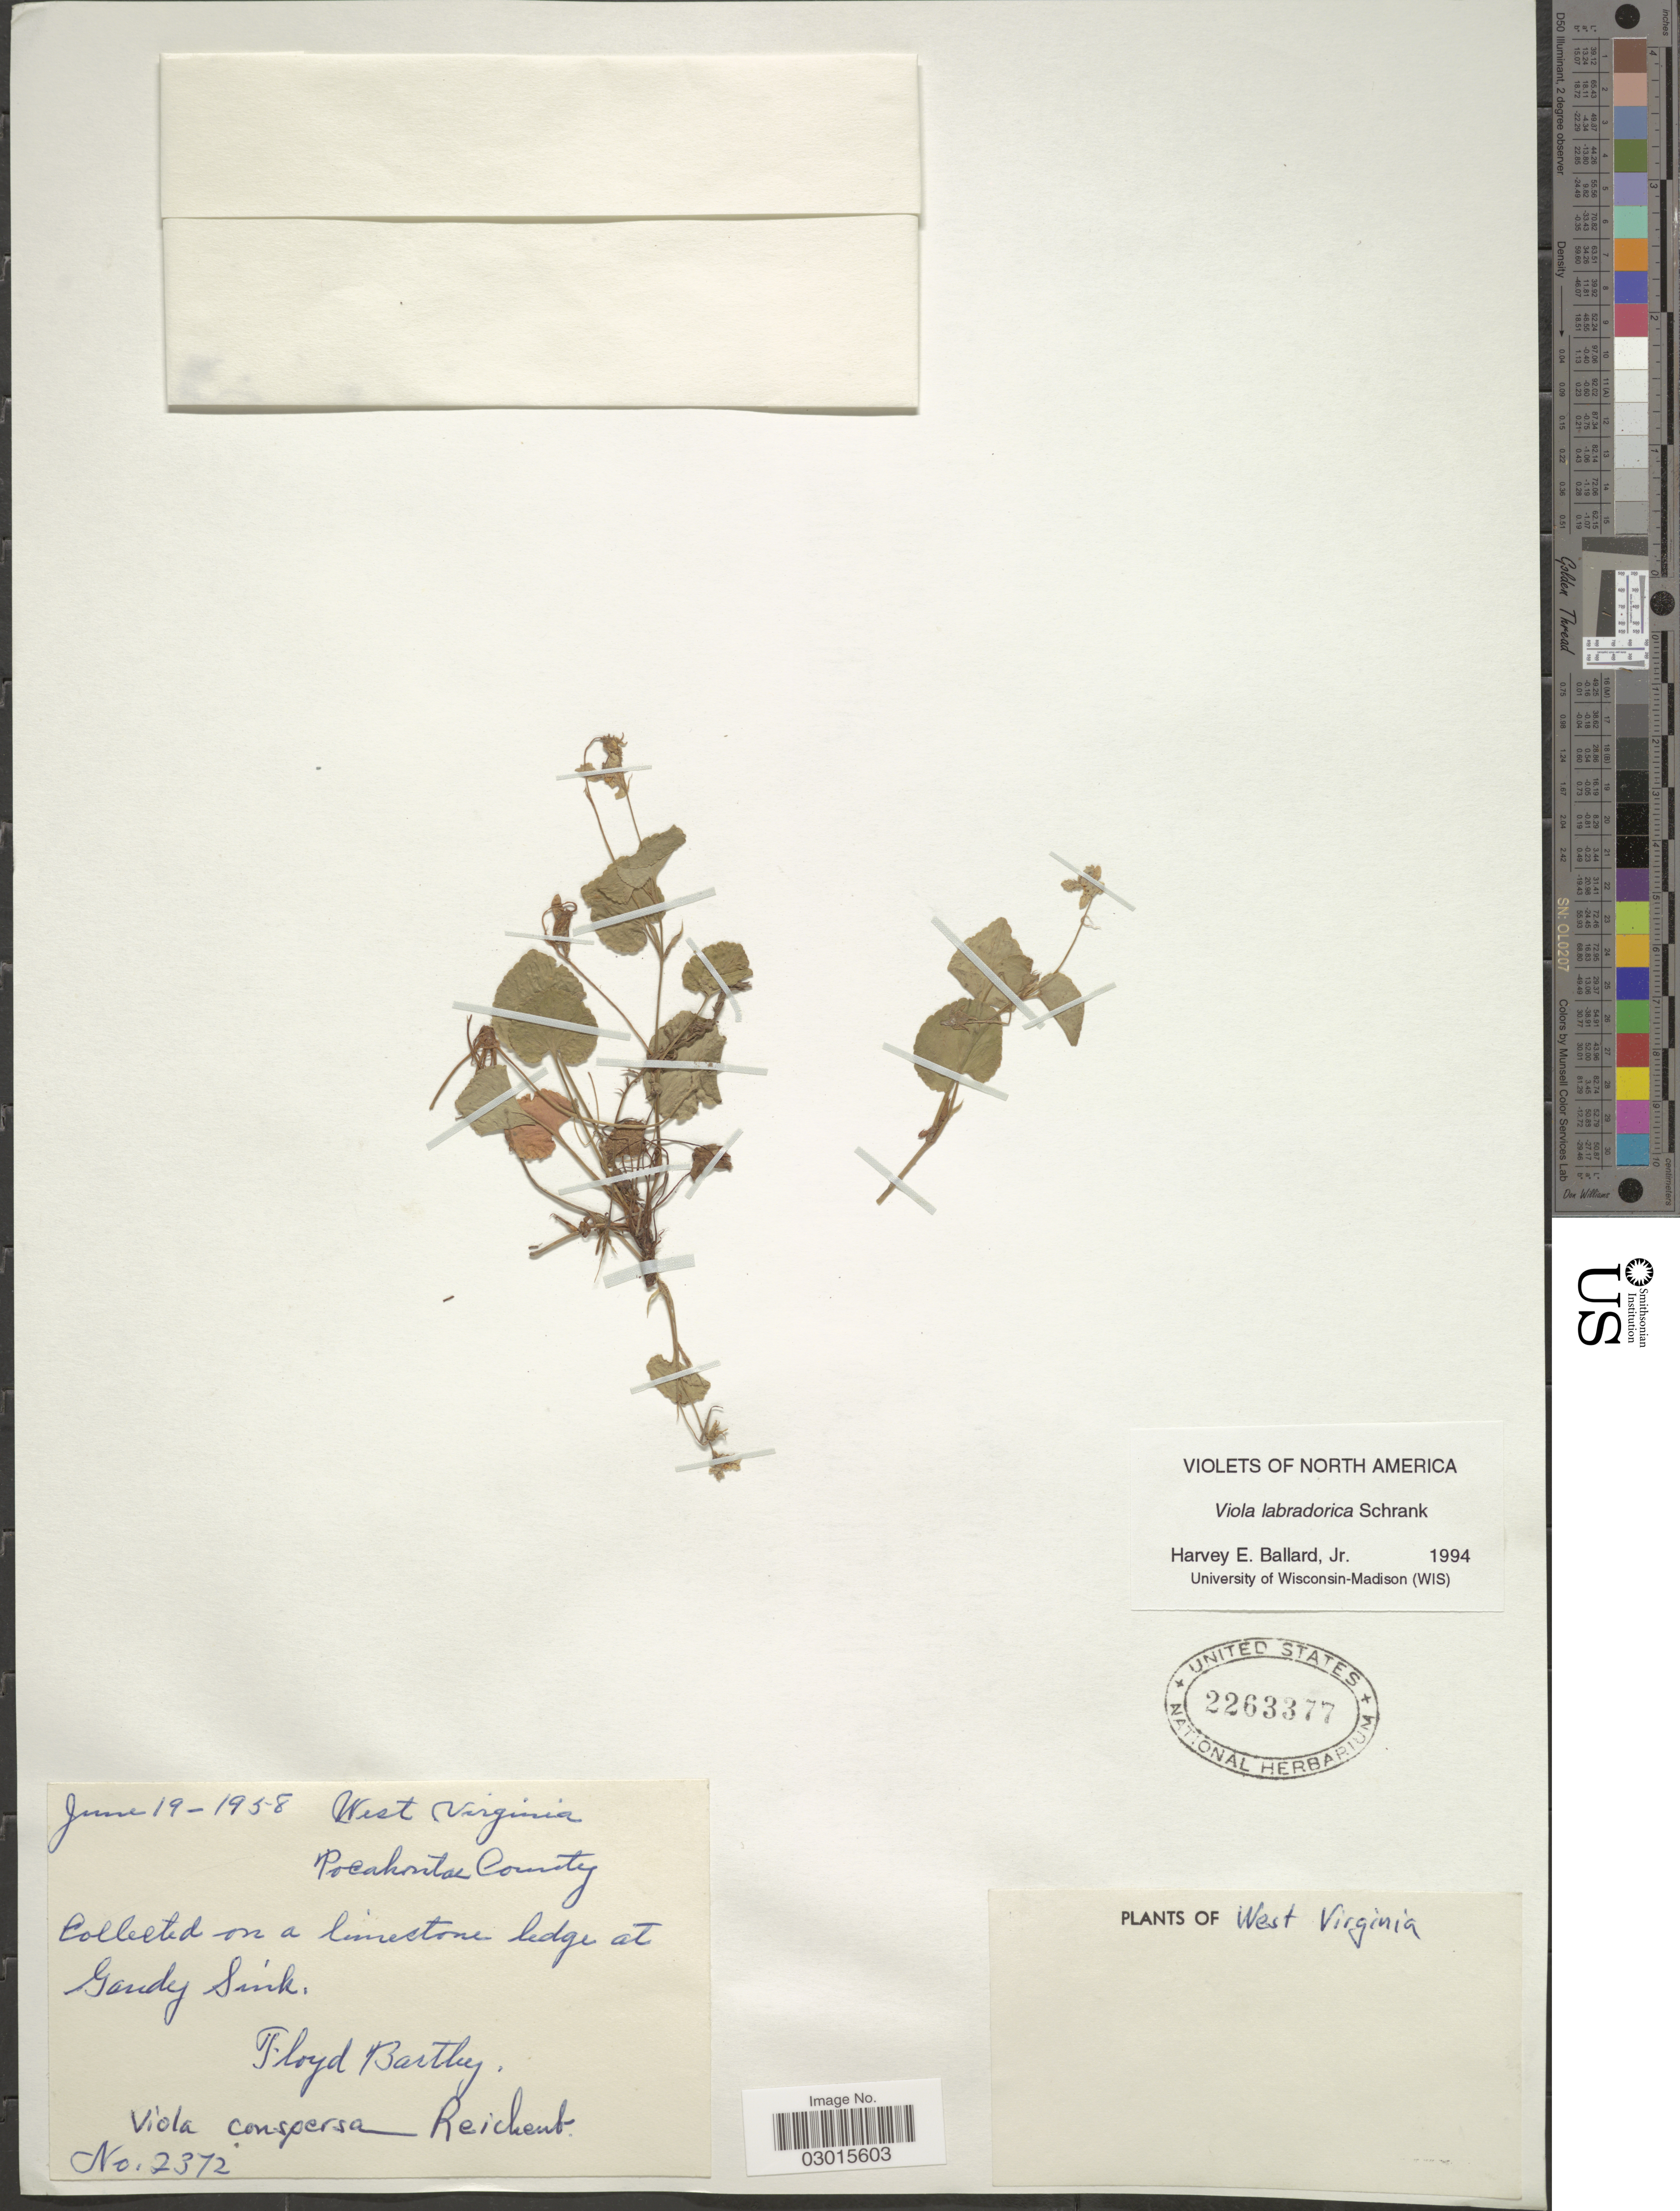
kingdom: Plantae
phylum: Tracheophyta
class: Magnoliopsida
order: Malpighiales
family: Violaceae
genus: Viola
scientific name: Viola labradorica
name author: Schrank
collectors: F. Bartley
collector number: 2372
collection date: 1958-06-19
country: United States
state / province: West Virginia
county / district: Pocahontas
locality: Pocahontas County. Ledge at Gandy Sink.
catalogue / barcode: US 2263377